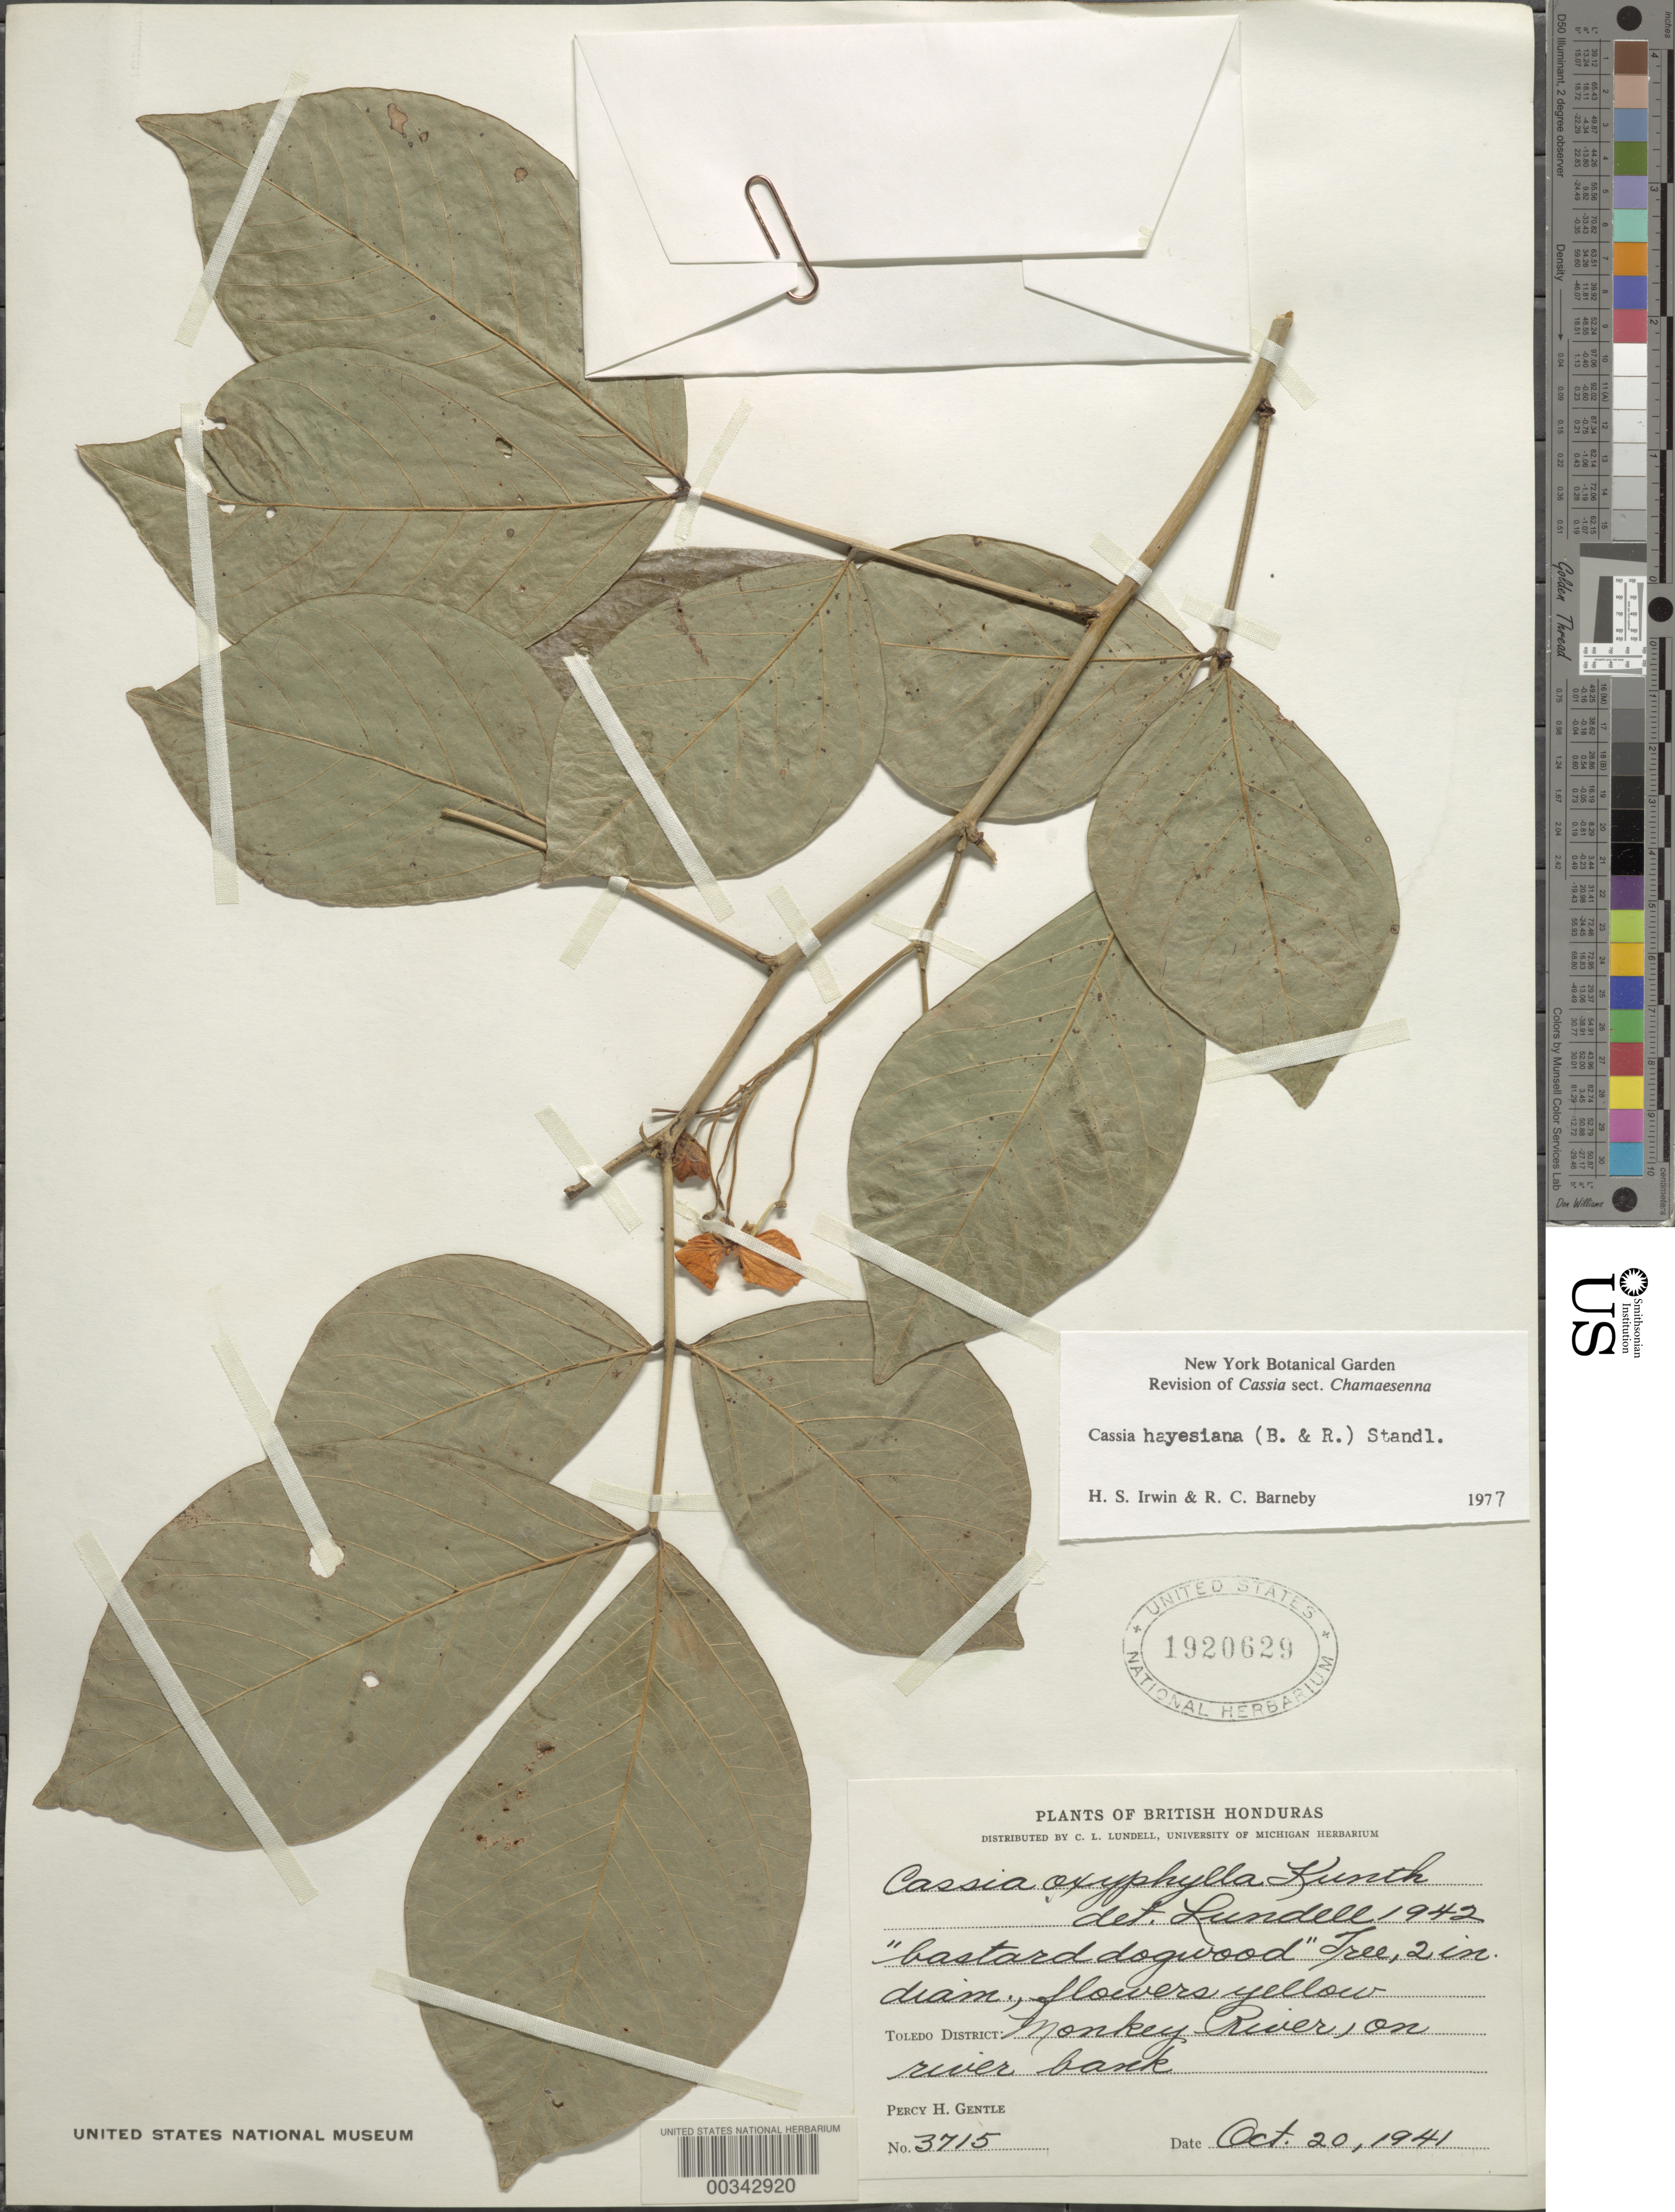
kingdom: Plantae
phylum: Tracheophyta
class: Magnoliopsida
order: Fabales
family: Fabaceae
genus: Senna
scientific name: Senna hayesiana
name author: (Britton & Rose) H.S. Irwin & Barneby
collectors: P. H. Gentle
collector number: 3715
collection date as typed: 20 Oct 1941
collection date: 1941-10-20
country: Belize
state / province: Toledo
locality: Monkey River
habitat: On river bank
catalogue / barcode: US 1920629